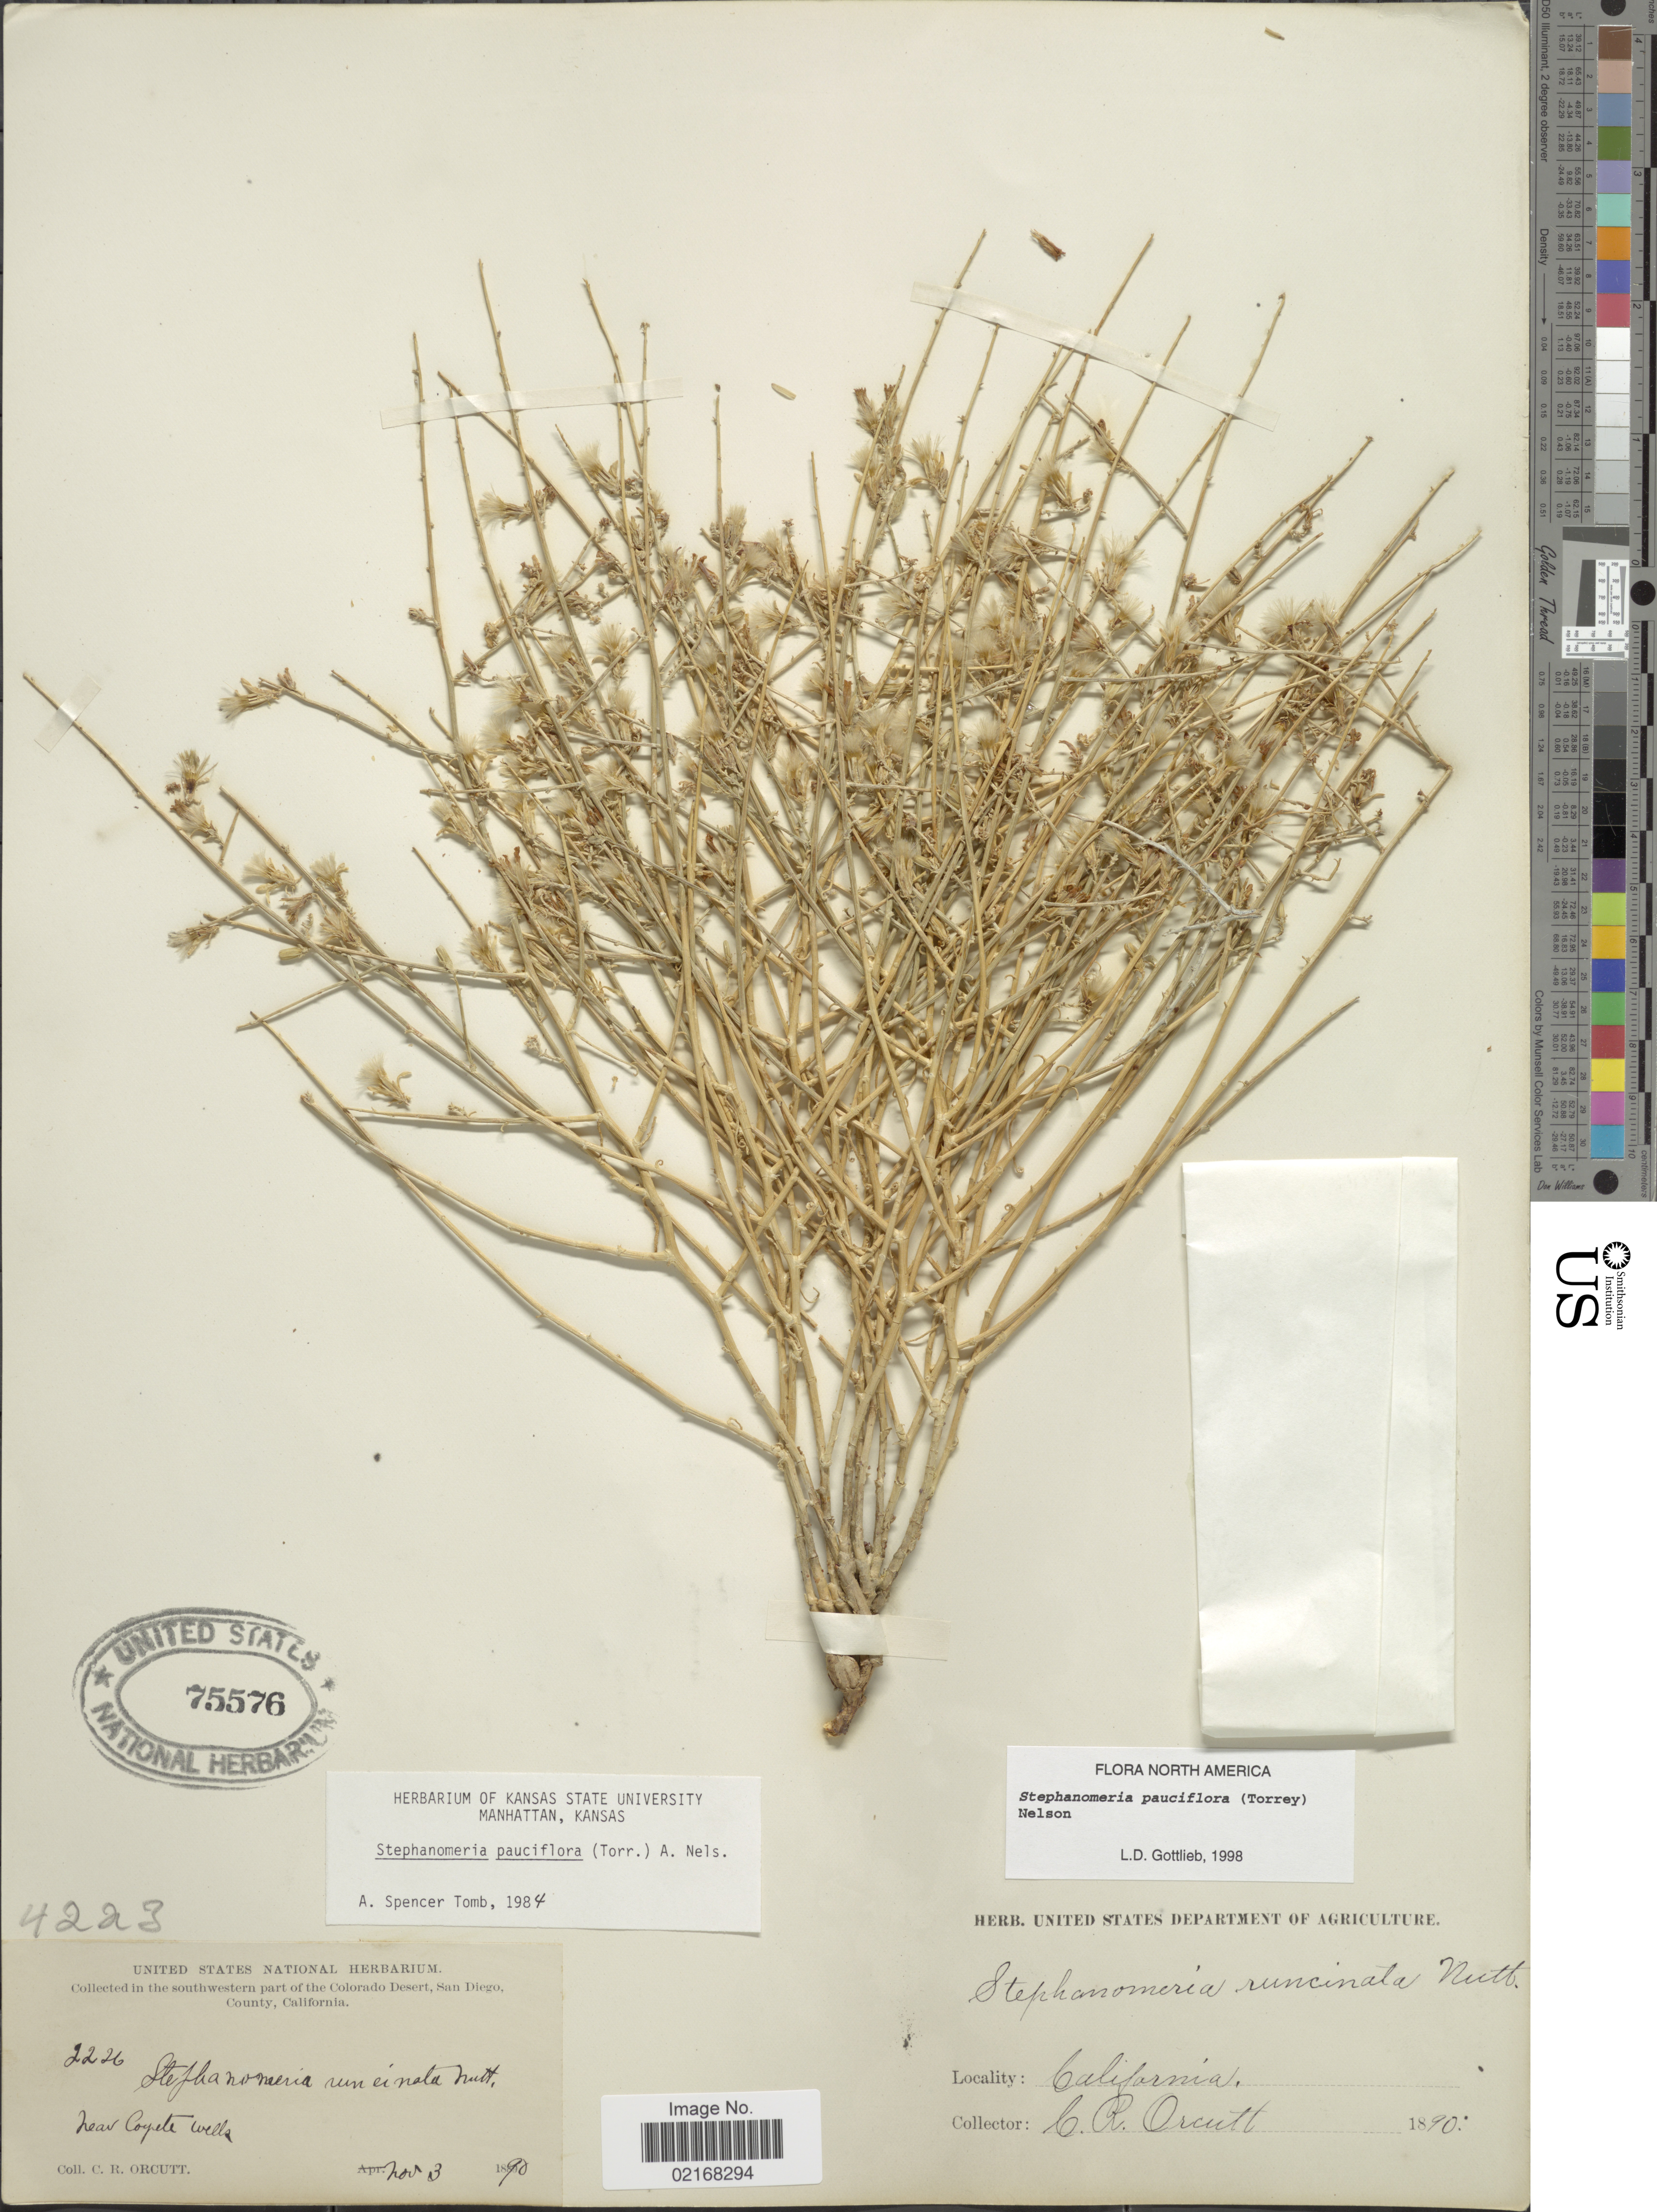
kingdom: Plantae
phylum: Tracheophyta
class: Magnoliopsida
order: Asterales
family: Asteraceae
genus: Stephanomeria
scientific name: Stephanomeria pauciflora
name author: (Torr.) A. Nelson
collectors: C. R. Orcutt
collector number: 2226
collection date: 1890-11-03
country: United States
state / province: California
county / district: San Diego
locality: In the southwestern part of the Colorado Desert, San Diego, County, California. Near Coyete wells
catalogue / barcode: US 75576